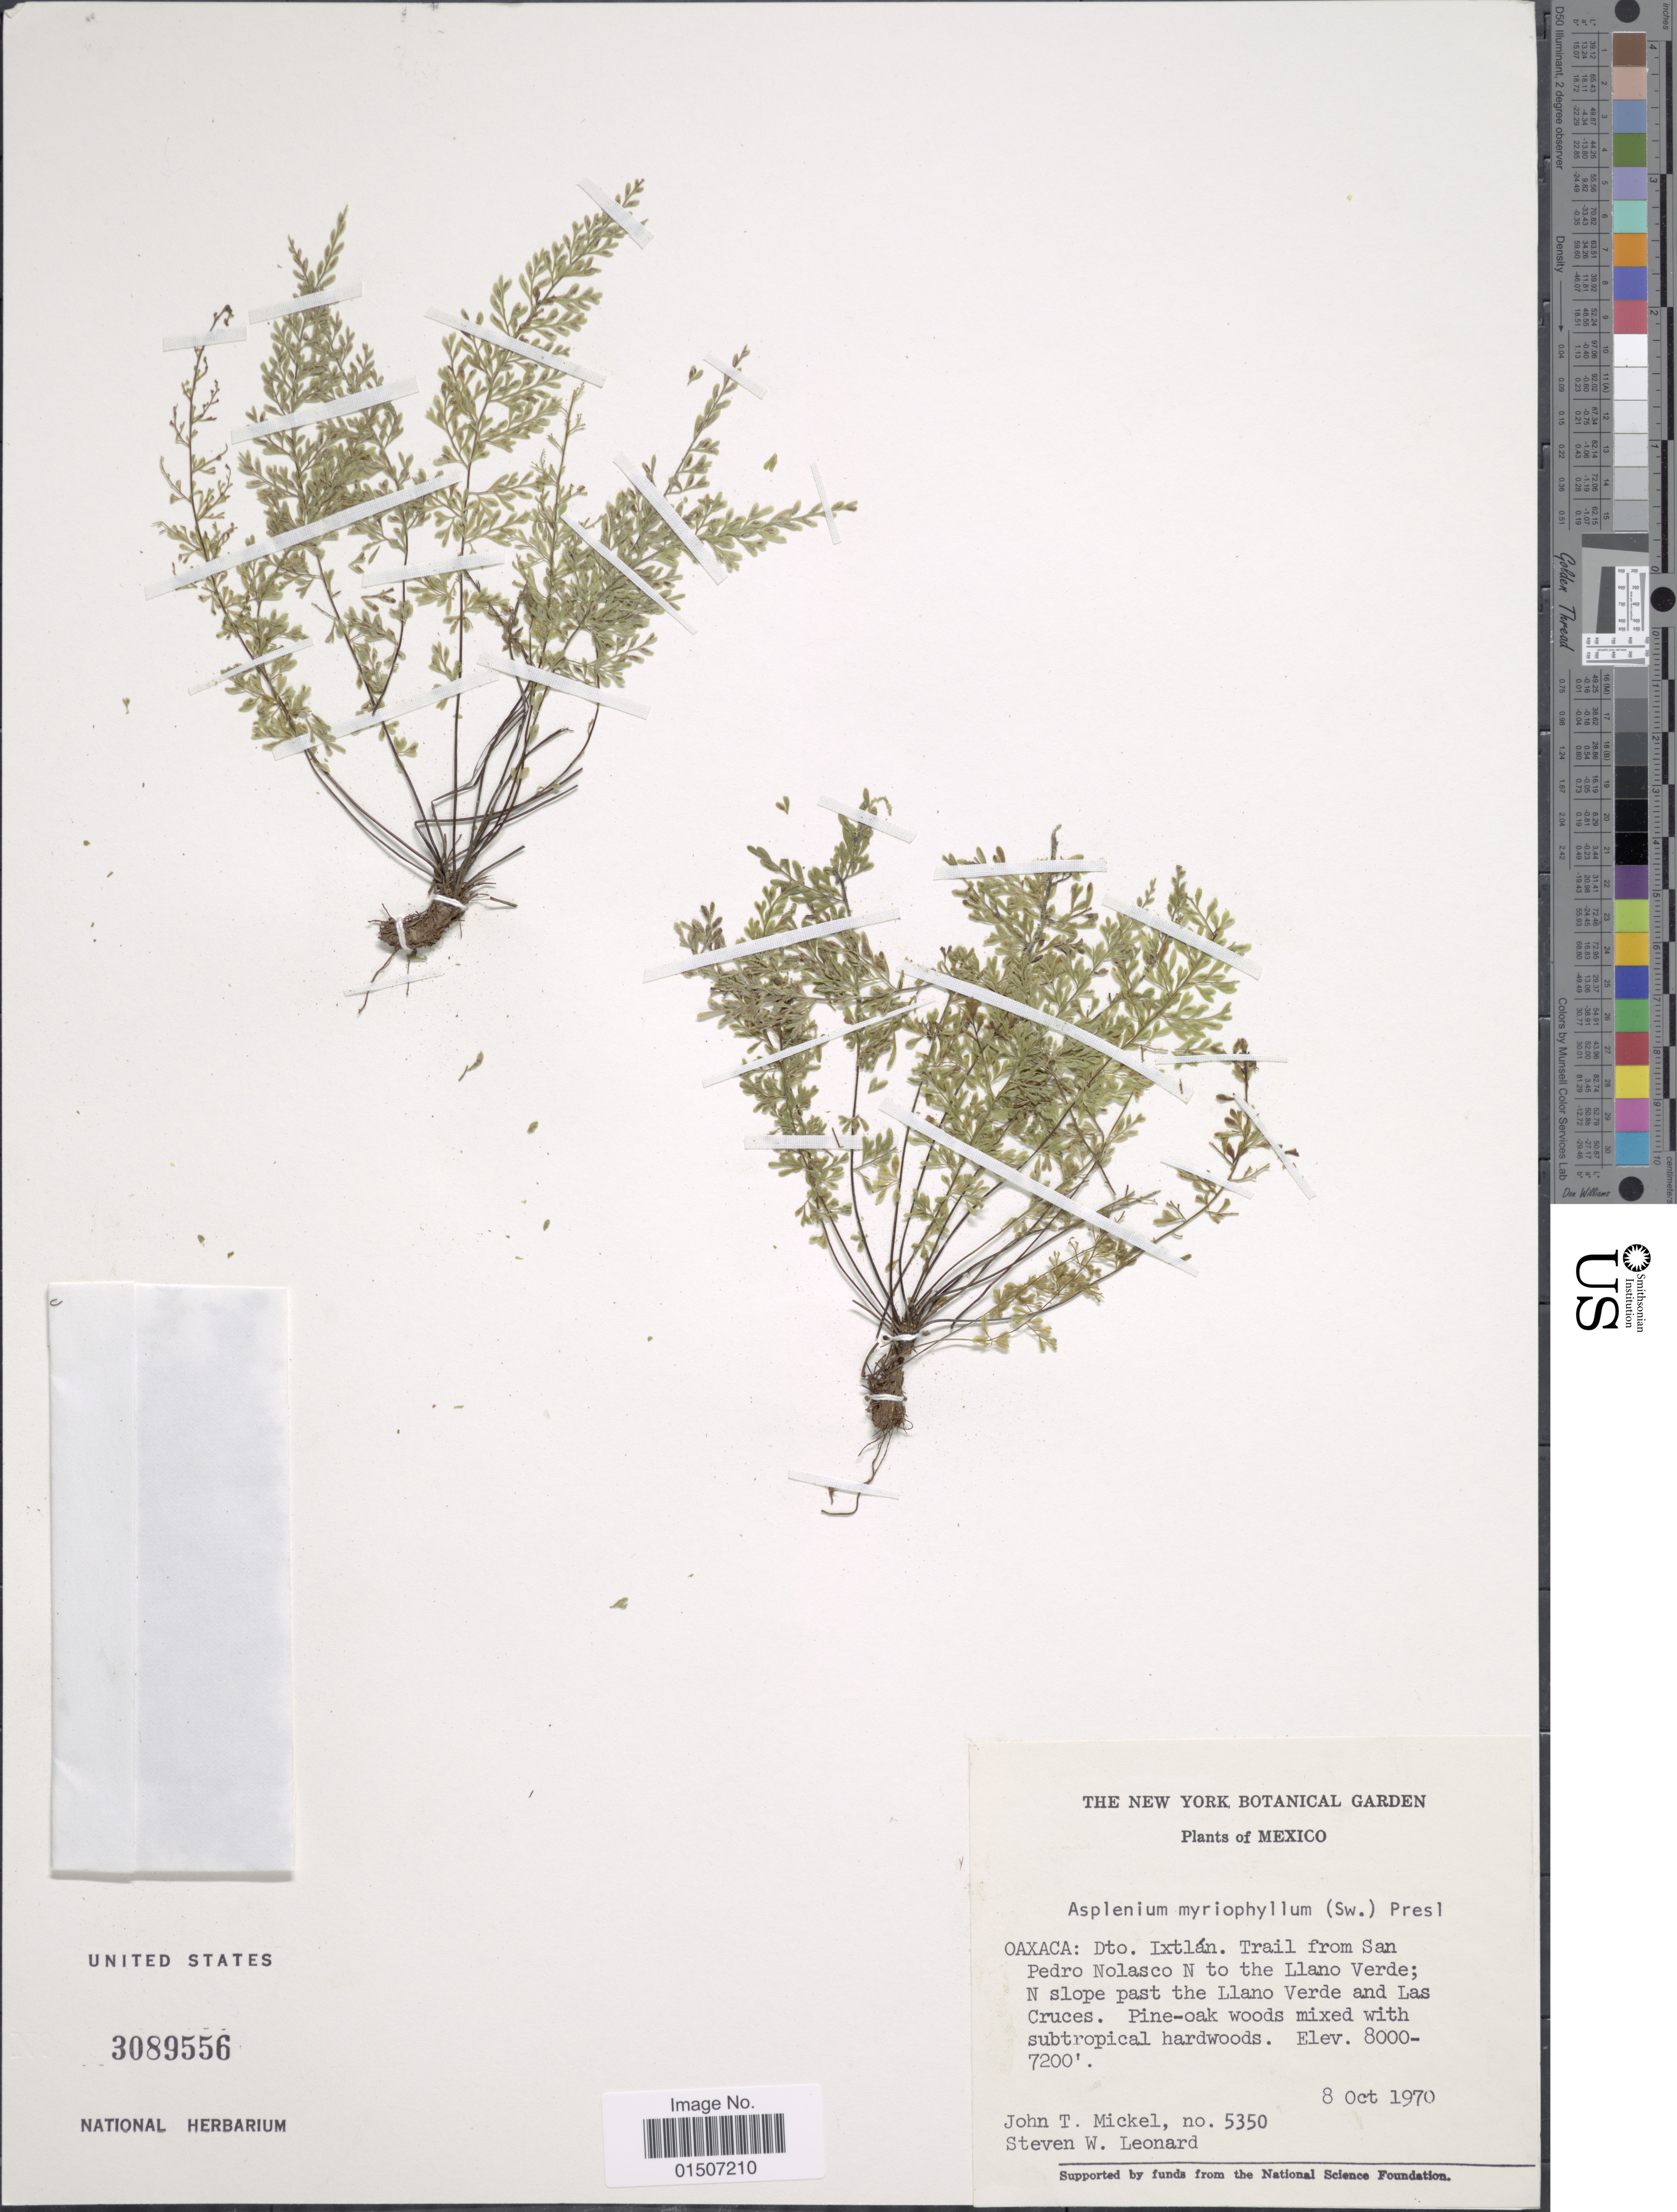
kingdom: Plantae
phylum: Tracheophyta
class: Polypodiopsida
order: Polypodiales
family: Aspleniaceae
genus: Asplenium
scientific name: Asplenium myriophyllum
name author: (Sw.) C. Presl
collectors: J. T. Mickel & S. W. Leonard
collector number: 5350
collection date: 1970-10-08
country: Mexico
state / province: Oaxaca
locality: Dto Ixtlán. Trail from San Pedro Nolasco N to the LLano Verde.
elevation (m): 2195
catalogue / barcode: US 3089556